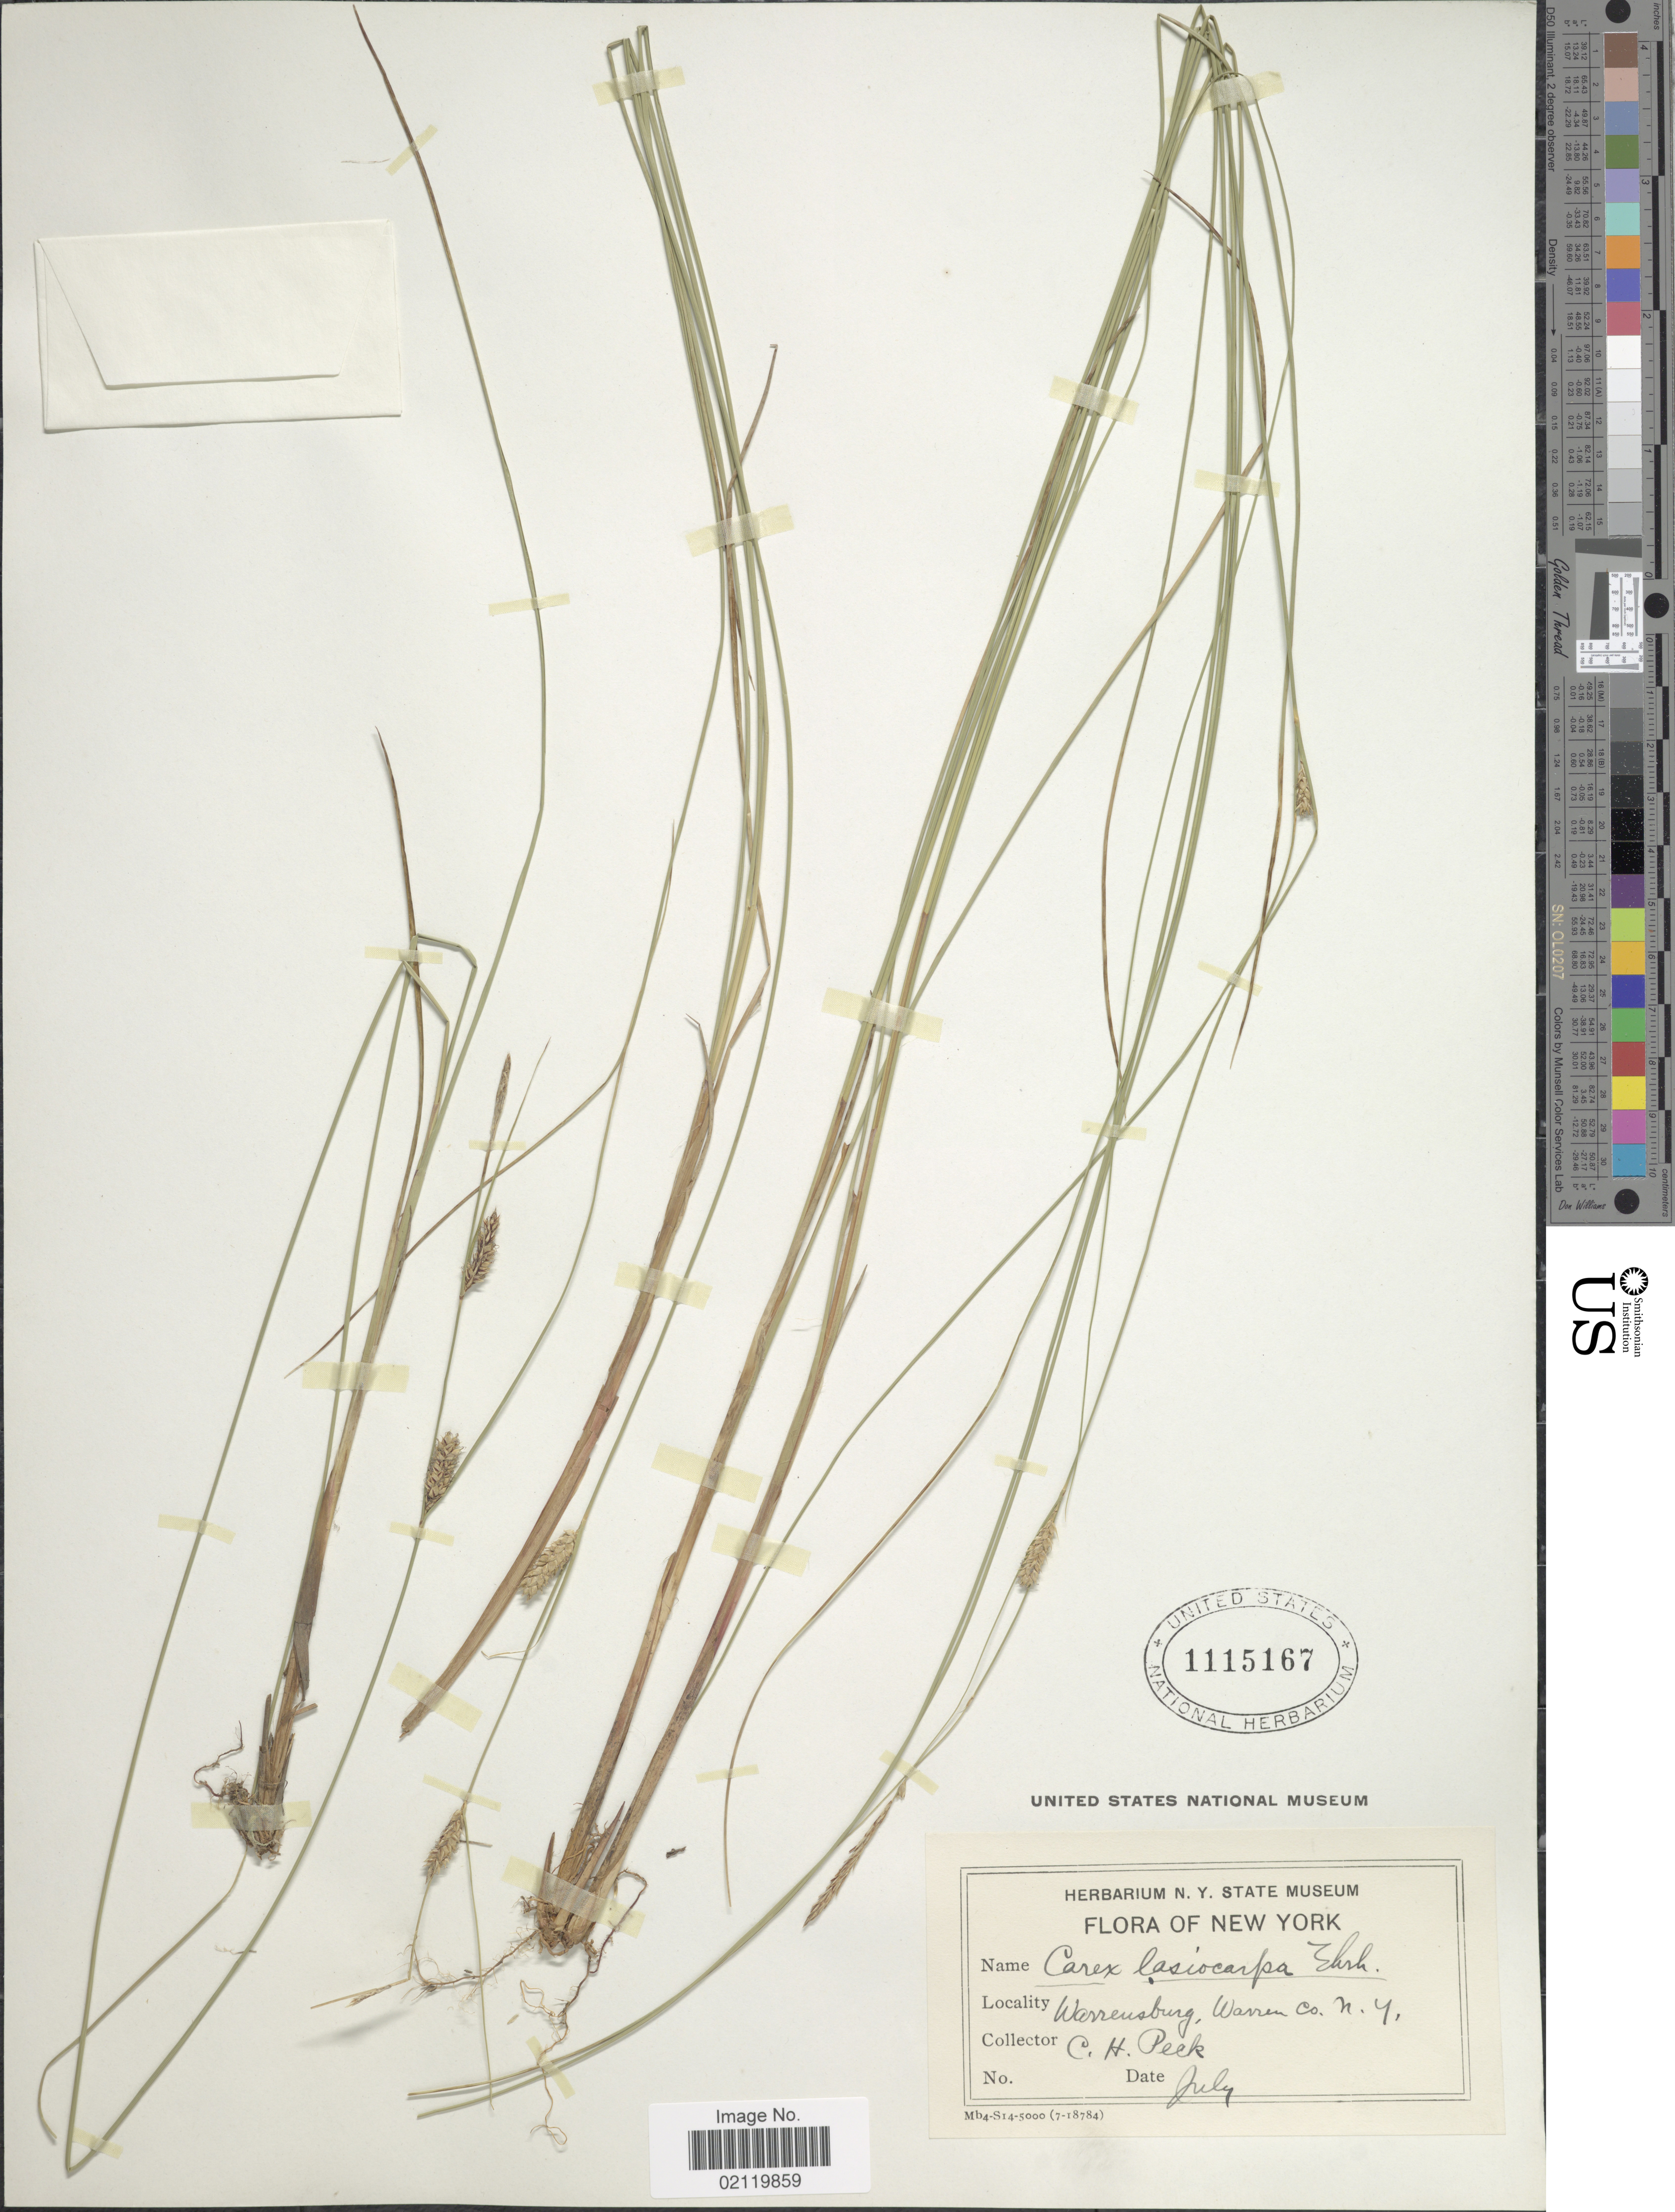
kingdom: Plantae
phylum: Tracheophyta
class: Liliopsida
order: Poales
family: Cyperaceae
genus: Carex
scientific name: Carex lasiocarpa var. americana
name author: Fernald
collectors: C. H. Peck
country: United States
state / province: New York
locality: Warrensburg, Warren Co.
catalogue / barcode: US 1115167